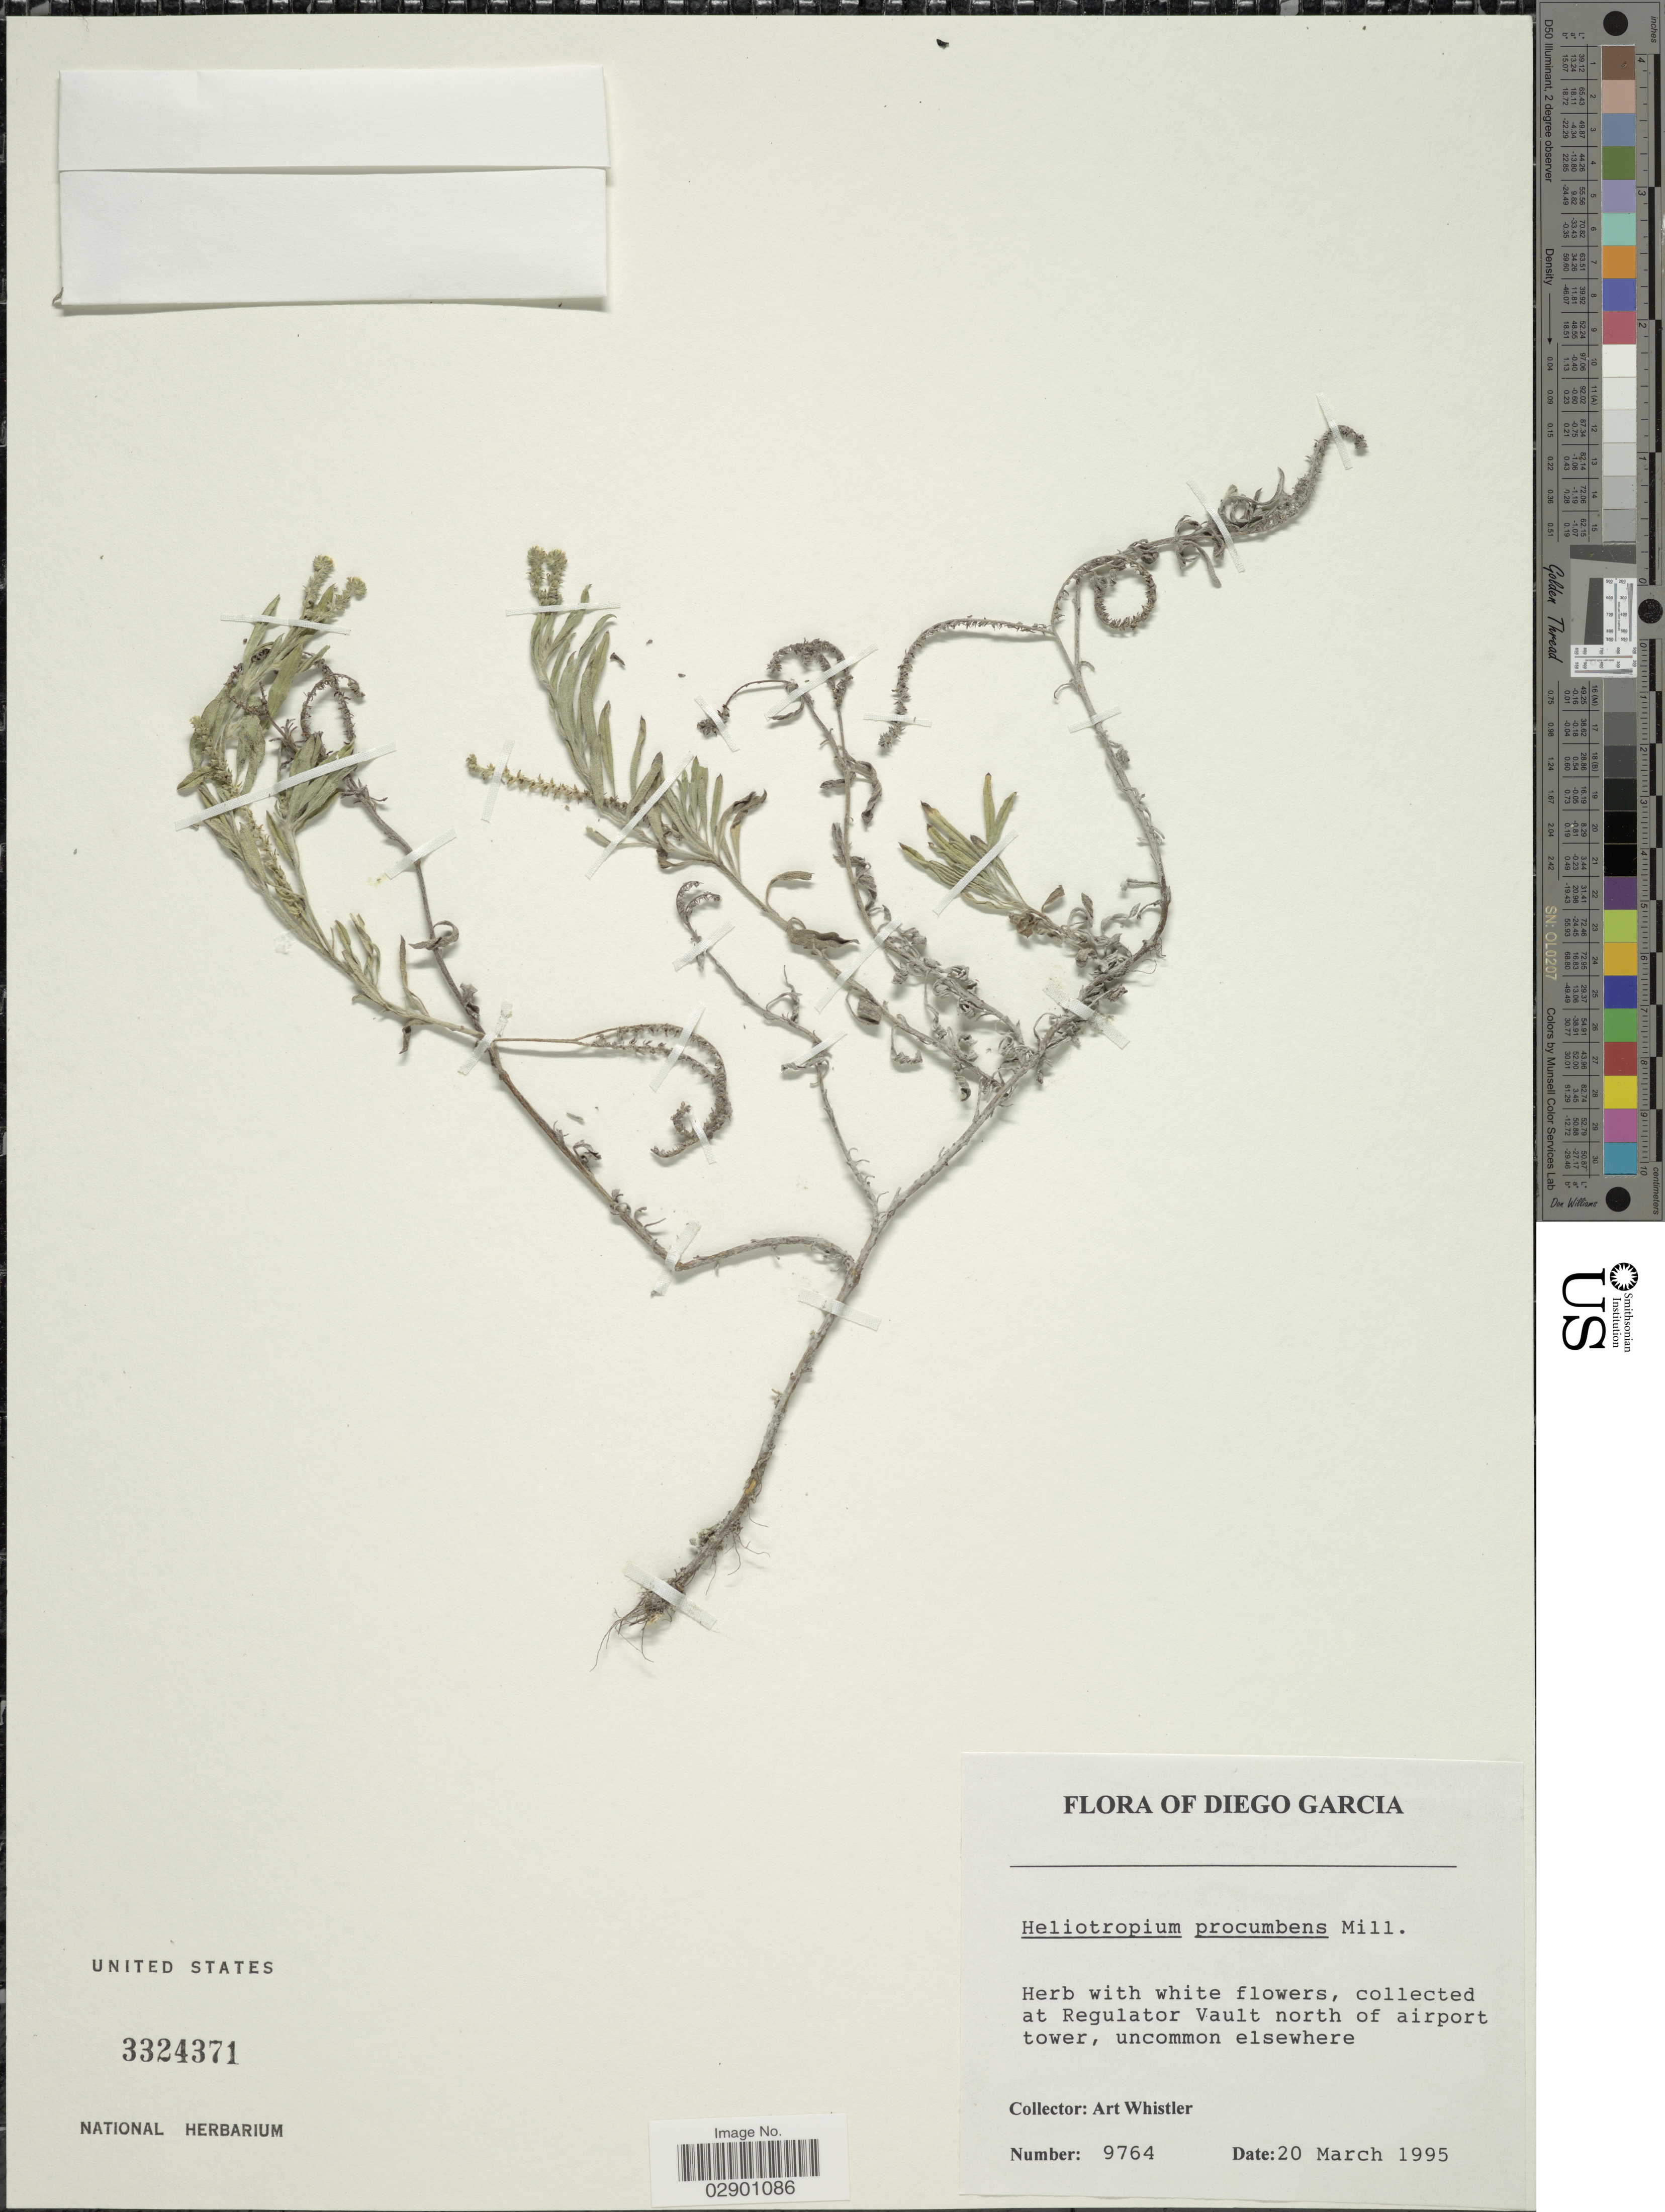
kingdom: Plantae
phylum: Tracheophyta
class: Magnoliopsida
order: Boraginales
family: Heliotropiaceae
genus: Heliotropium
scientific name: Heliotropium procumbens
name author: Mill.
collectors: A. Whistler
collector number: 9764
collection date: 1995-03-20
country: British Indian Ocean Territory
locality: Diego Garcia. Regulator Vault north of airport tower, uncommon elsewhere.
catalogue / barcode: US 3324371